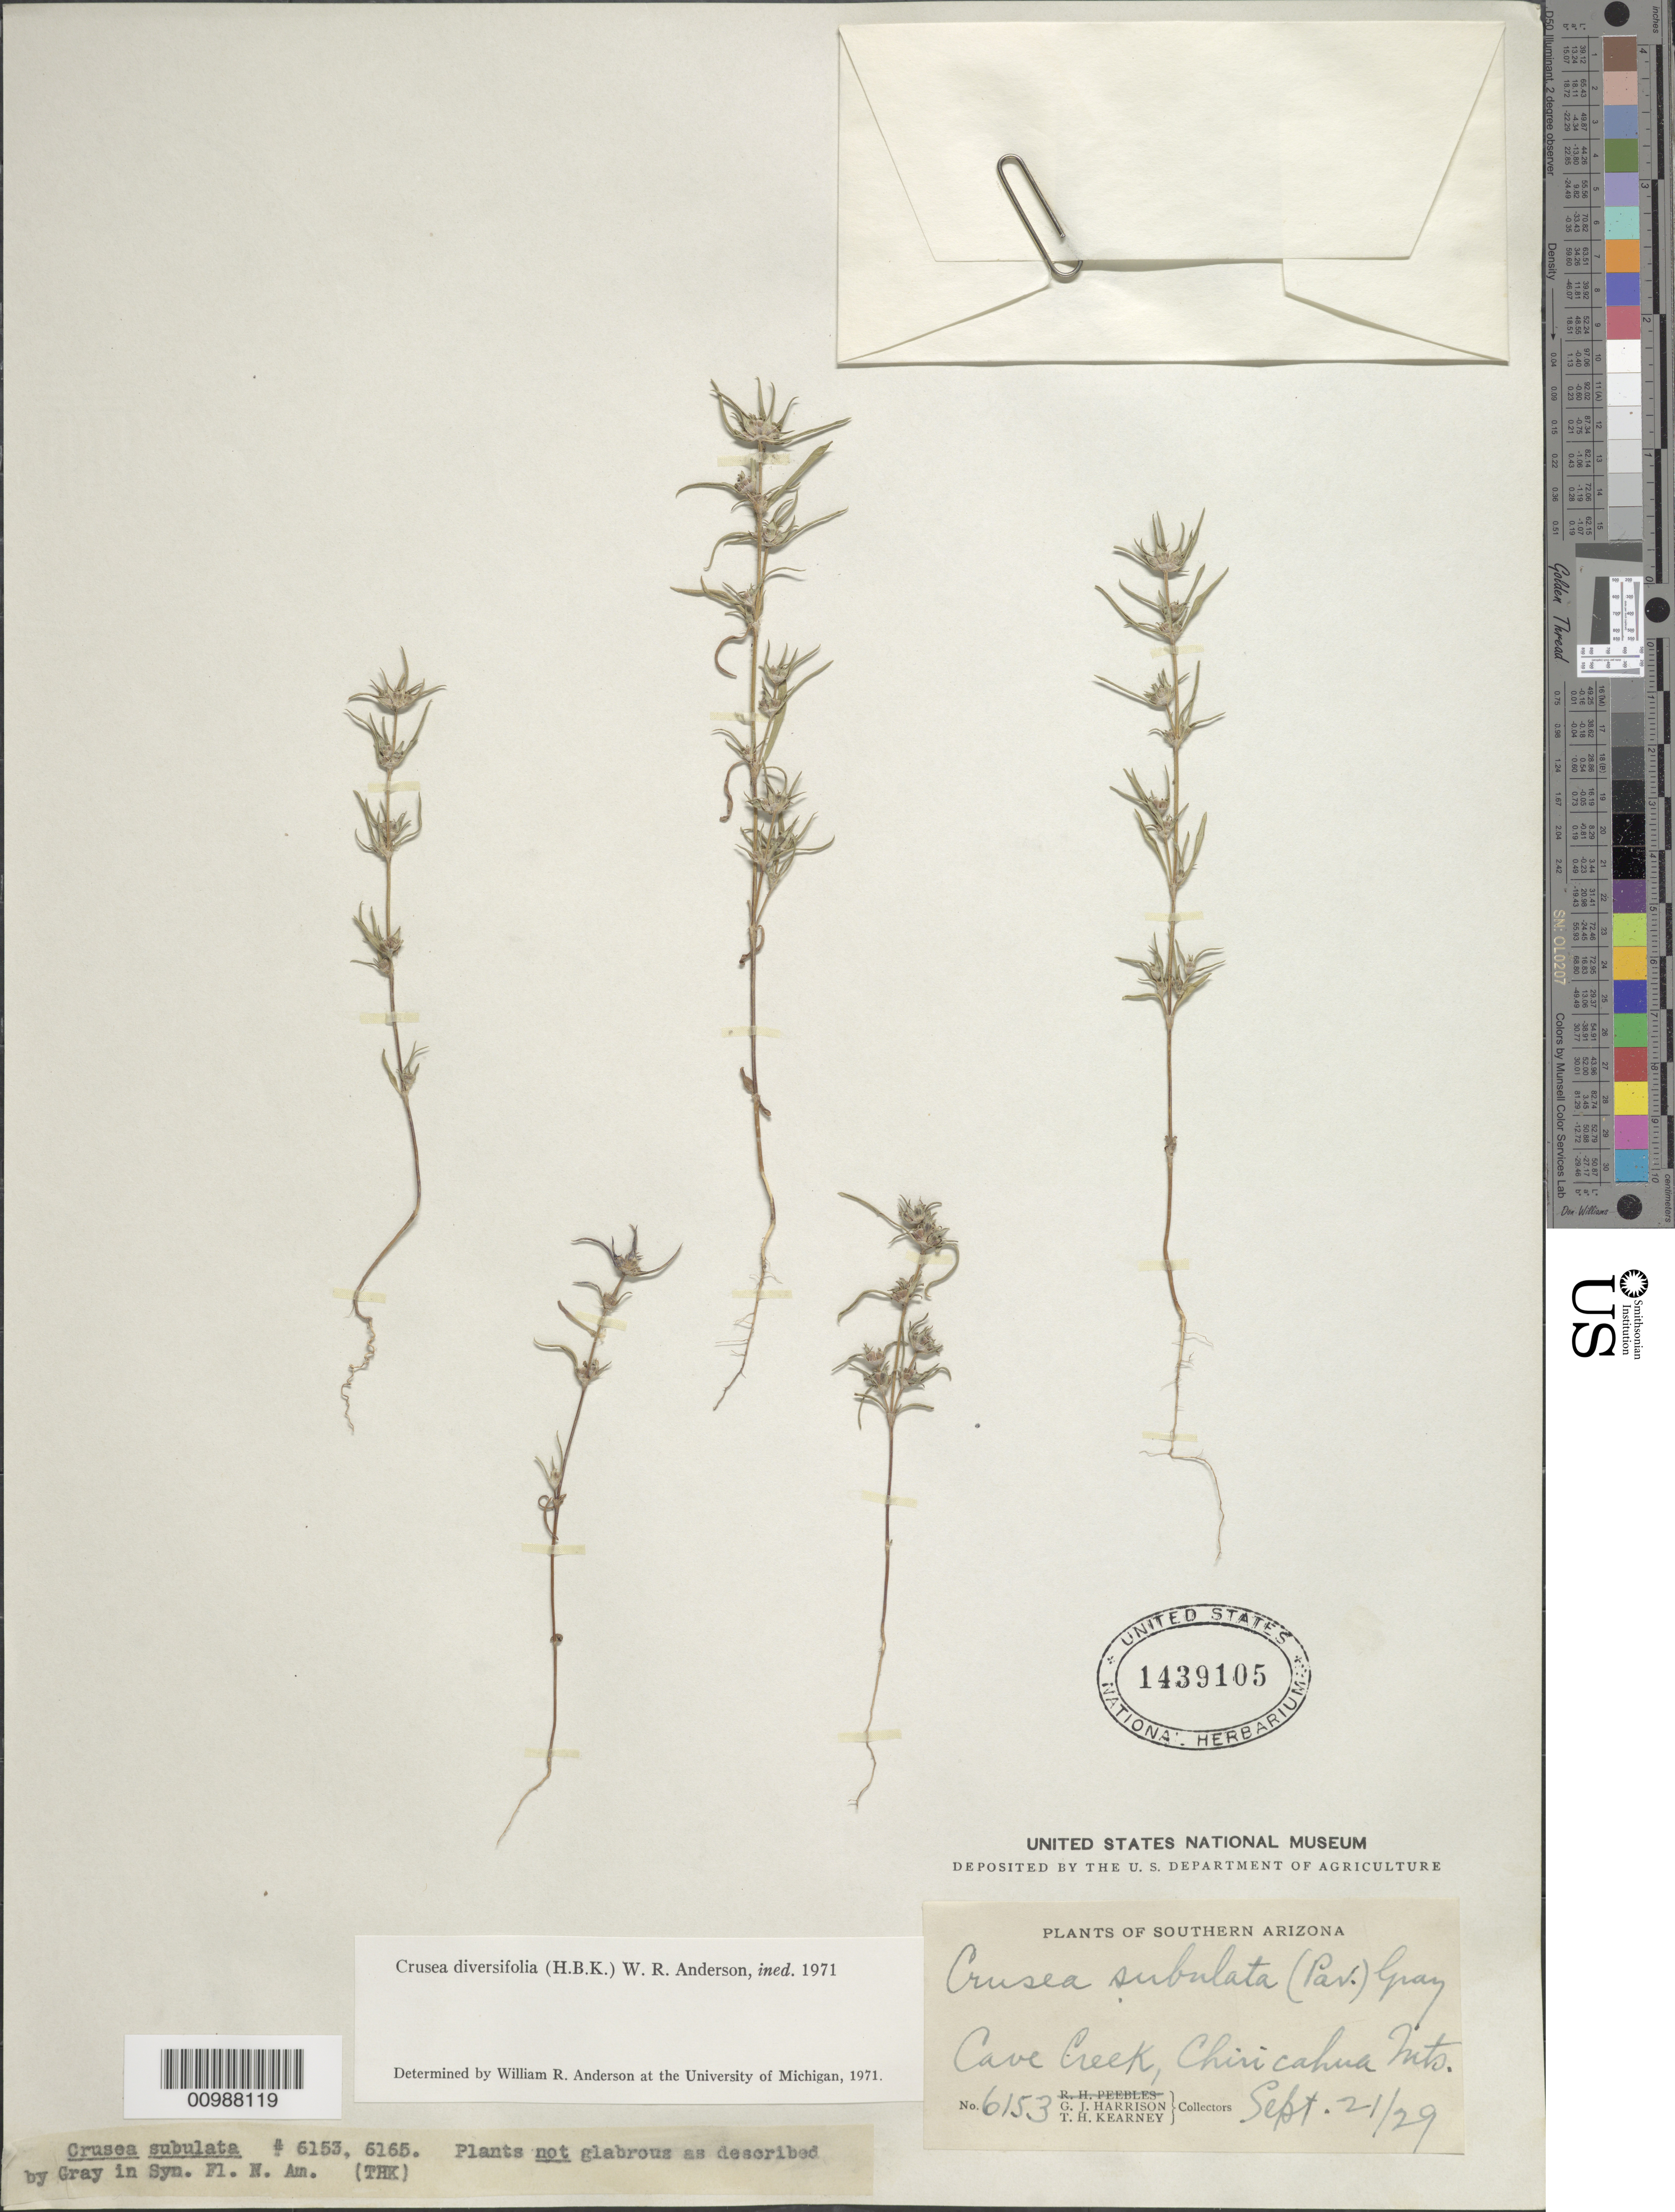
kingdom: Plantae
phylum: Tracheophyta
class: Magnoliopsida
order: Gentianales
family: Rubiaceae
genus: Crusea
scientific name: Crusea diversifolia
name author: (Kunth) W.R. Anderson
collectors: G. J. Harrison & T. H. Kearney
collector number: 6153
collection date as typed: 21 Sep 1929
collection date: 1929-09-21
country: United States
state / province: Arizona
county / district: Cochise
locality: Cave Creek, Chiricahua Mountains.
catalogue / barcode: US 1439105